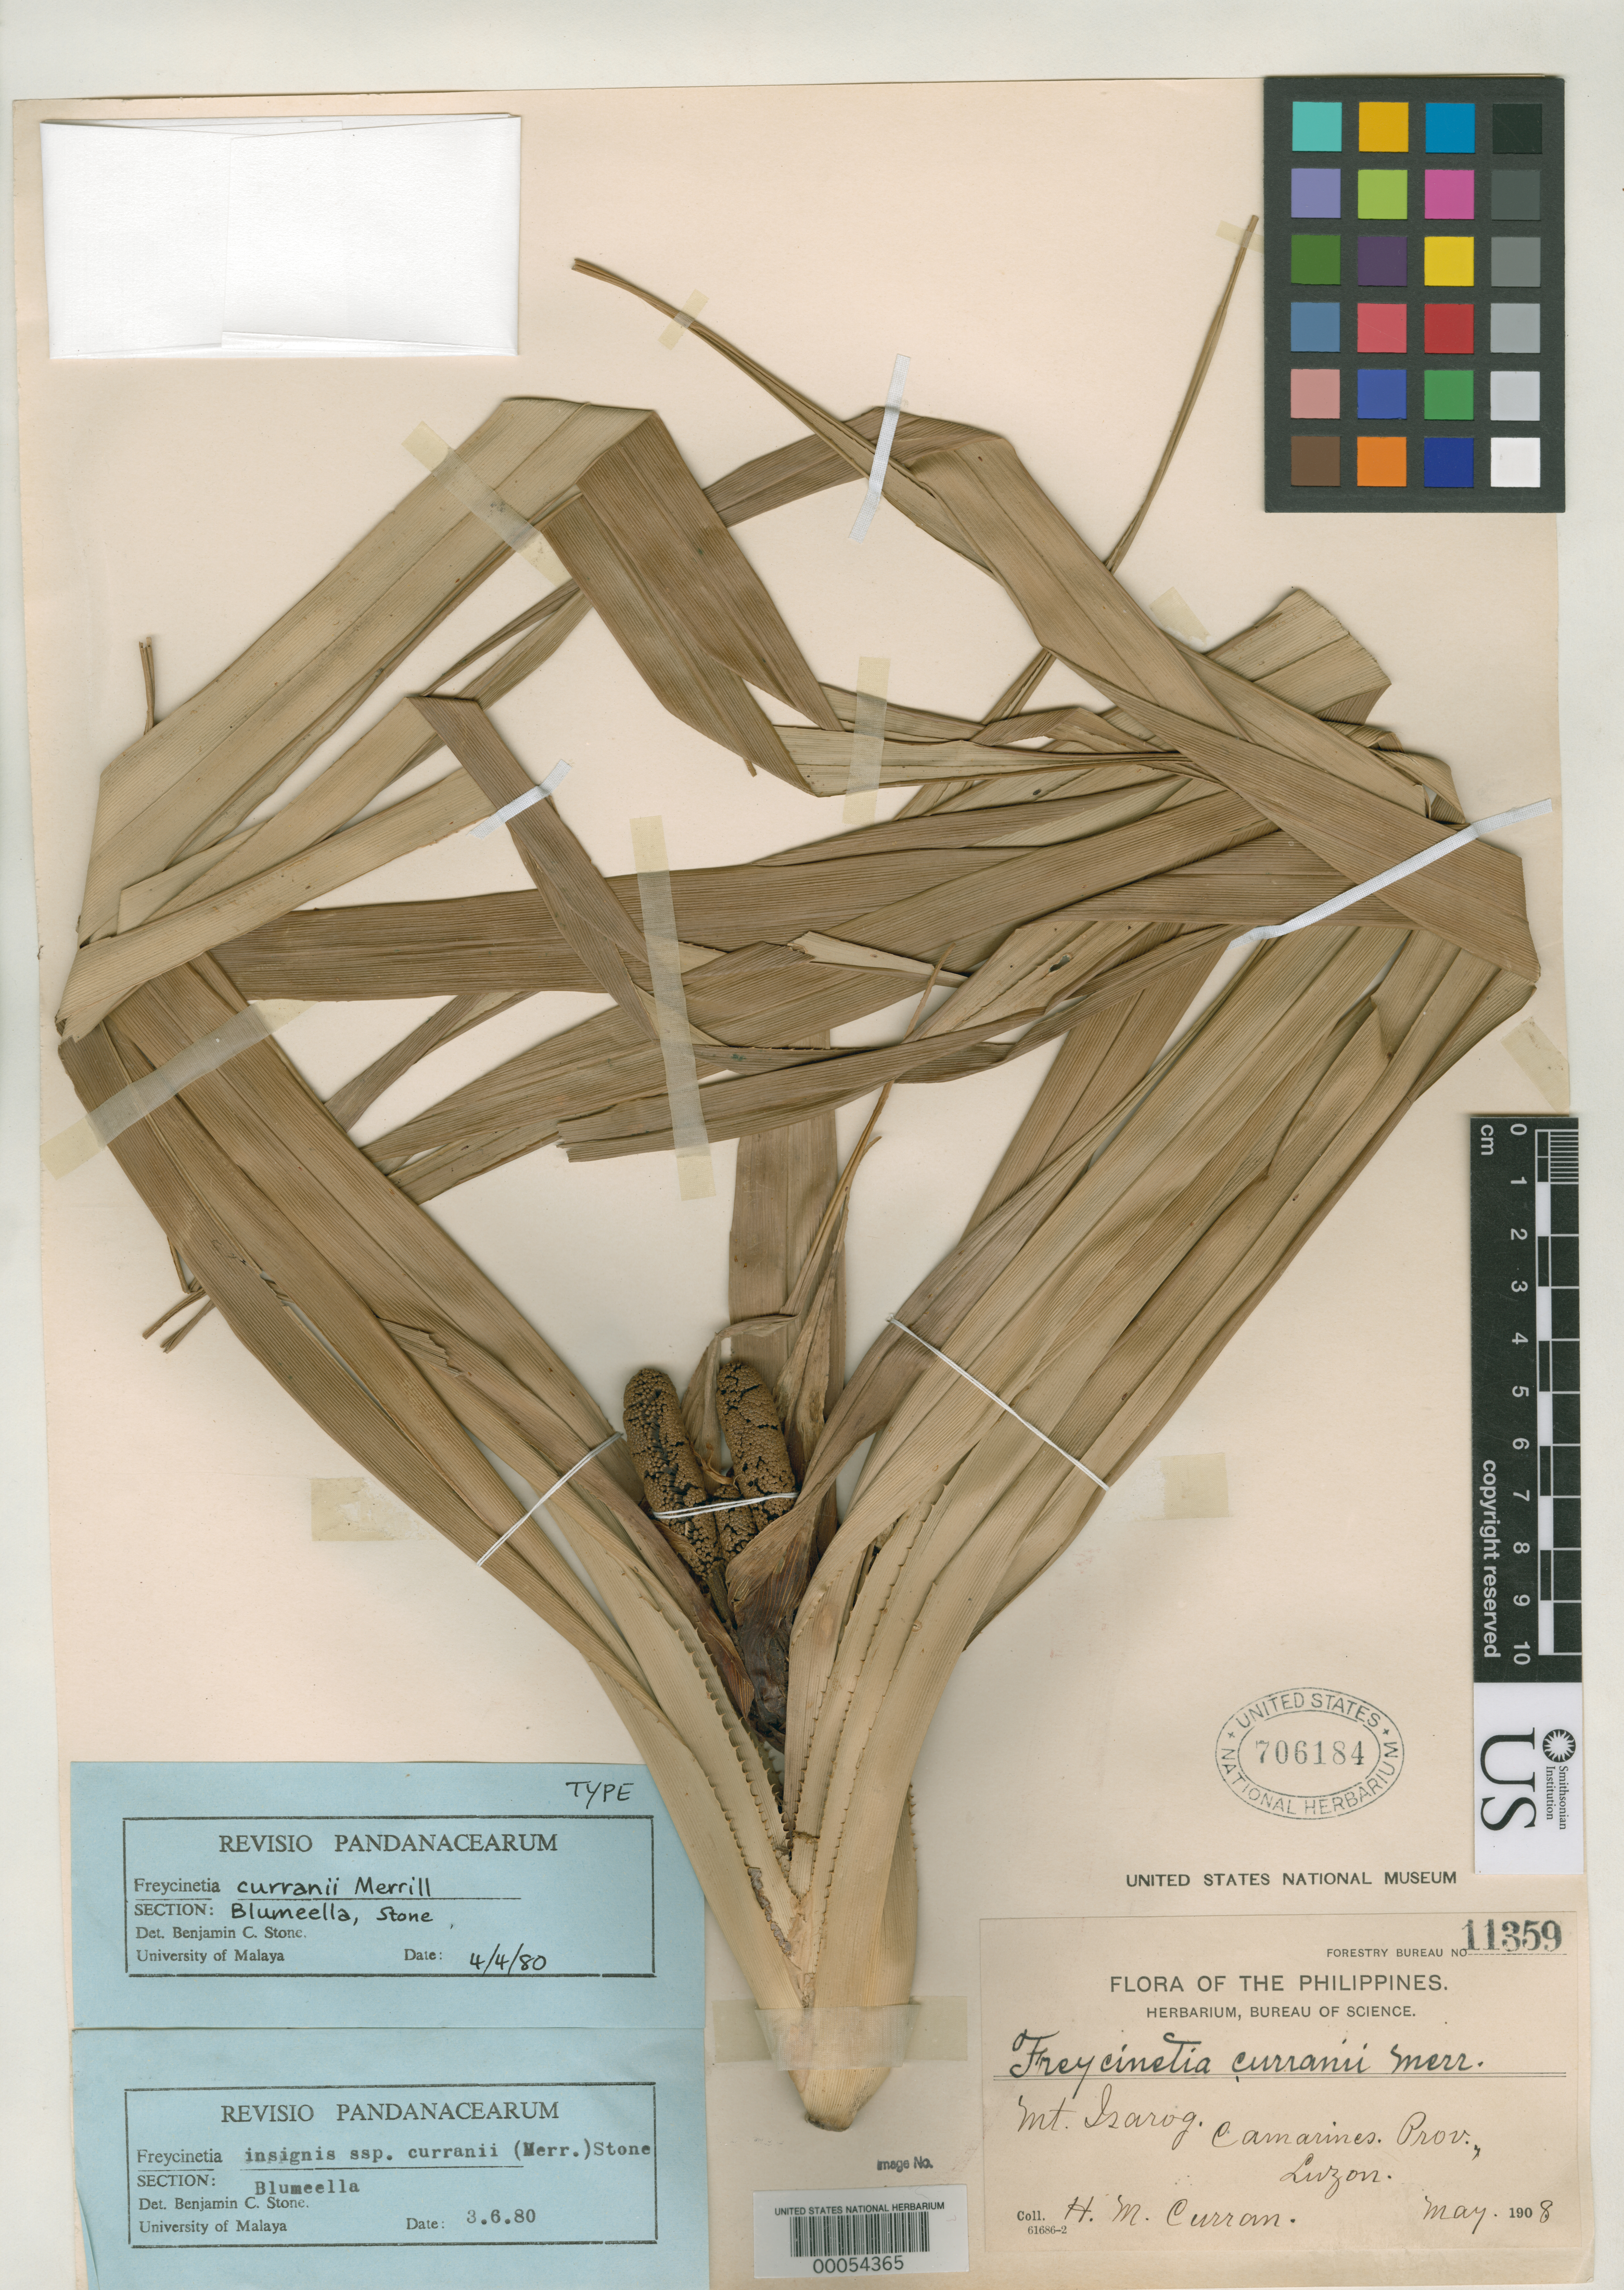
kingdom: Plantae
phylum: Tracheophyta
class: Liliopsida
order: Pandanales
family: Pandanaceae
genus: Freycinetia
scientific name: Freycinetia curranii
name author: Merr.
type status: Isotype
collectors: H. M. Curran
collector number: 11359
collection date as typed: May 1908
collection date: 1908-05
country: Philippines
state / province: Bicol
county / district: Camarines Sur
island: Luzon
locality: Mount Isarog.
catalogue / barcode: US 706184